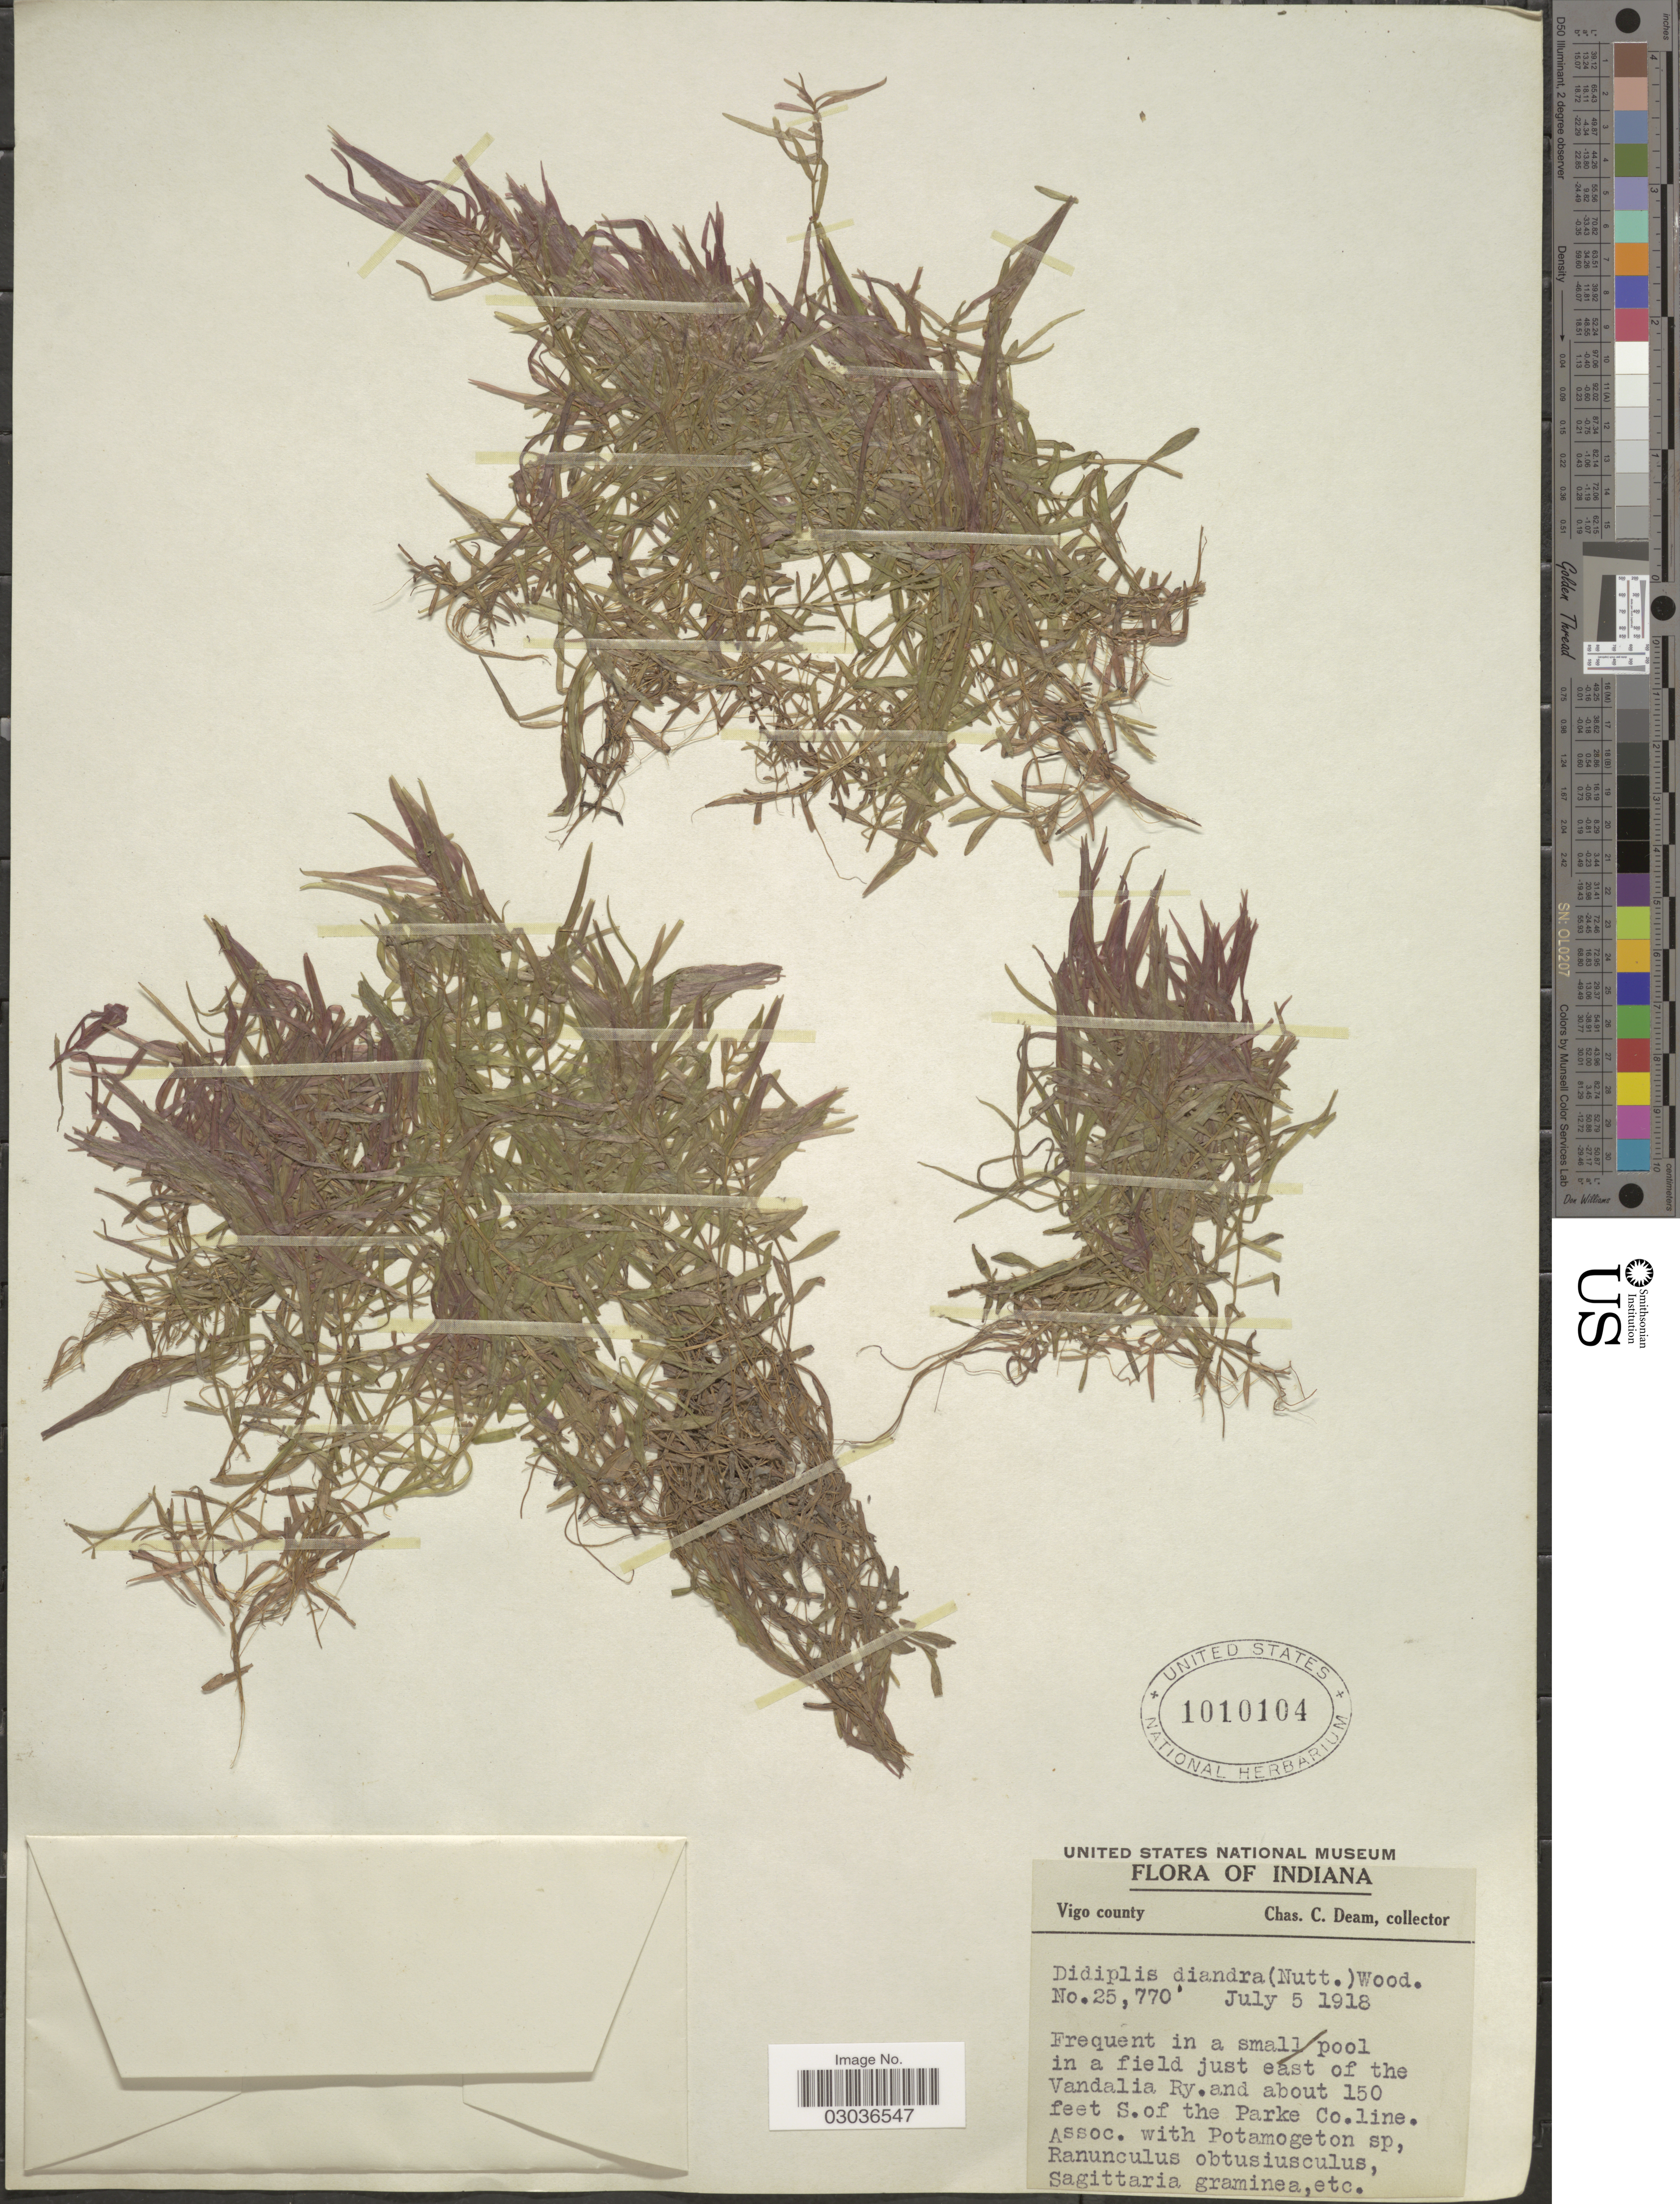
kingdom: Plantae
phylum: Tracheophyta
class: Magnoliopsida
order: Myrtales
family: Lythraceae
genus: Didiplis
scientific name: Didiplis diandra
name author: (Nutt. ex DC.) Alph. Wood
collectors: C. C. Deam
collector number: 25770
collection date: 1918-07-05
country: United States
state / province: Indiana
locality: Vigo county. Frequent in a small pool in a field just east of the Vandalia Ry. and about 150 feet S. of the Parke Co. line.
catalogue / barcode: US 1010104